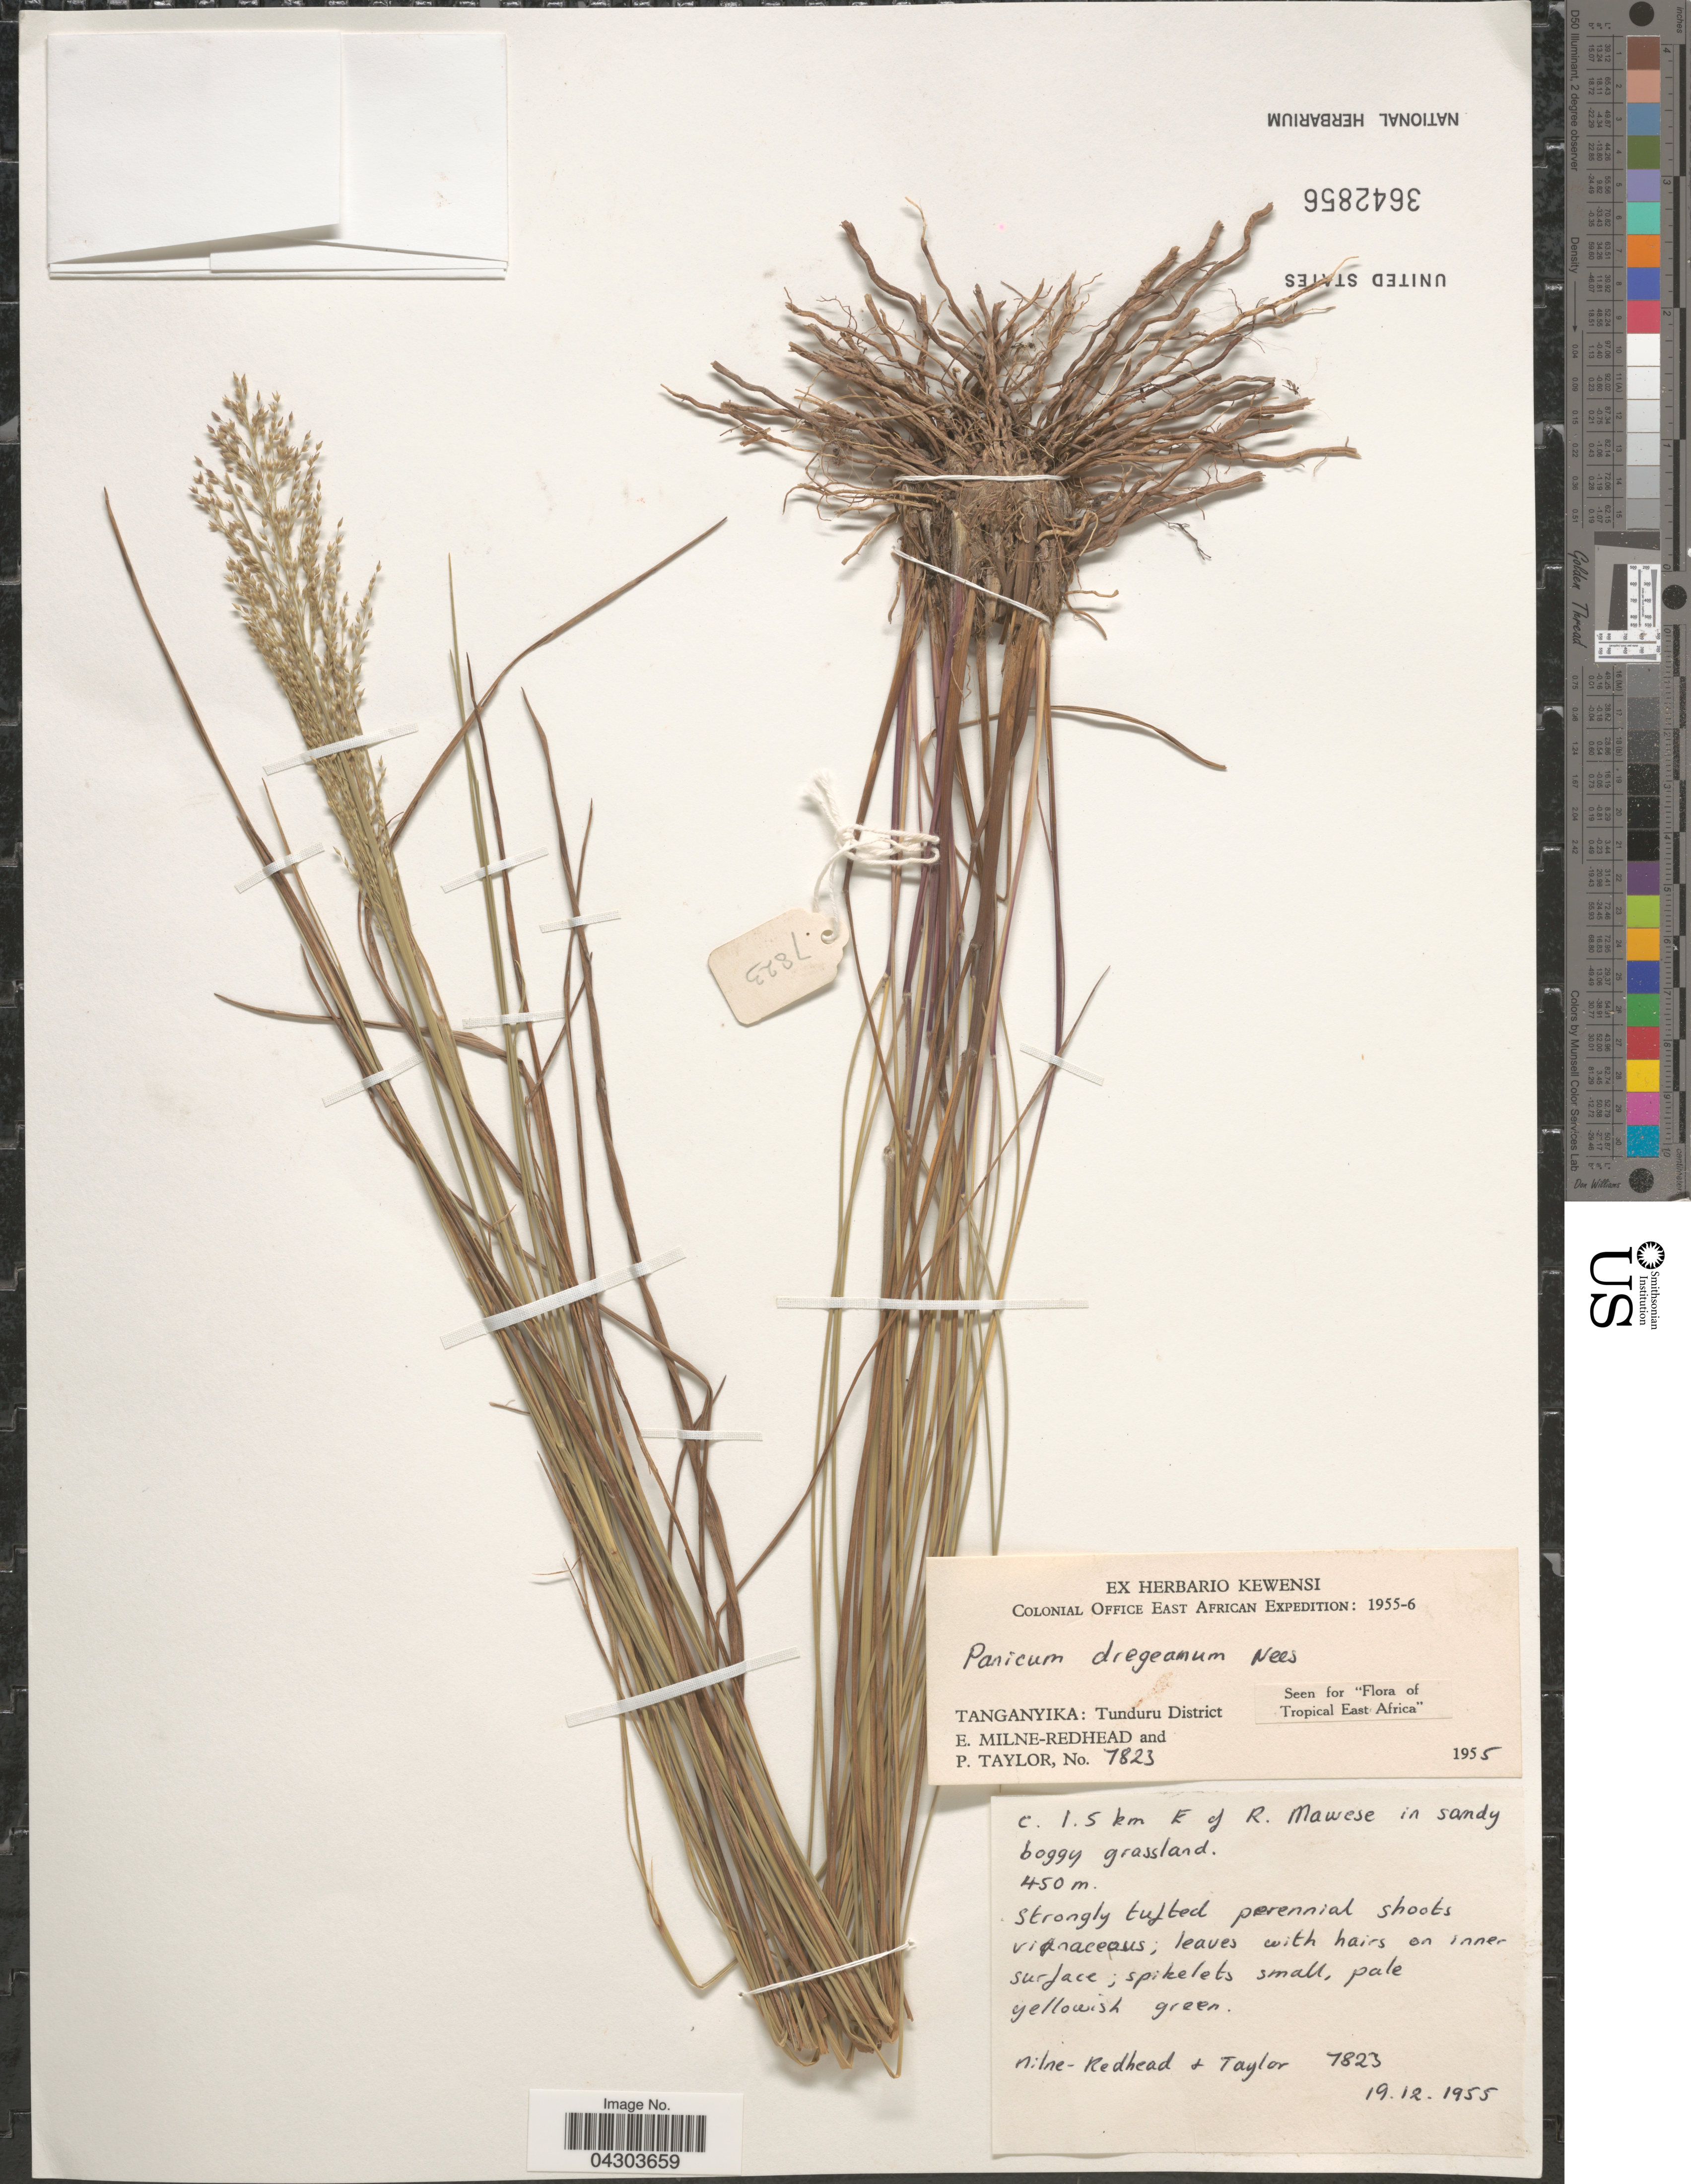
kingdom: Plantae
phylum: Tracheophyta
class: Liliopsida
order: Poales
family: Poaceae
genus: Panicum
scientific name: Panicum dregeanum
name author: Nees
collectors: E. W. Milne-Redhead & P. Taylor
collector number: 7823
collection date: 1955-12-19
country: Tanzania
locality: Colonial Office East African Expedition: 1955-6. Tanganyika: Tunduru District. C. 1.5 km E of R. Mawese in sandy boggy grassland.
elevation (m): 450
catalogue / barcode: US 3642856